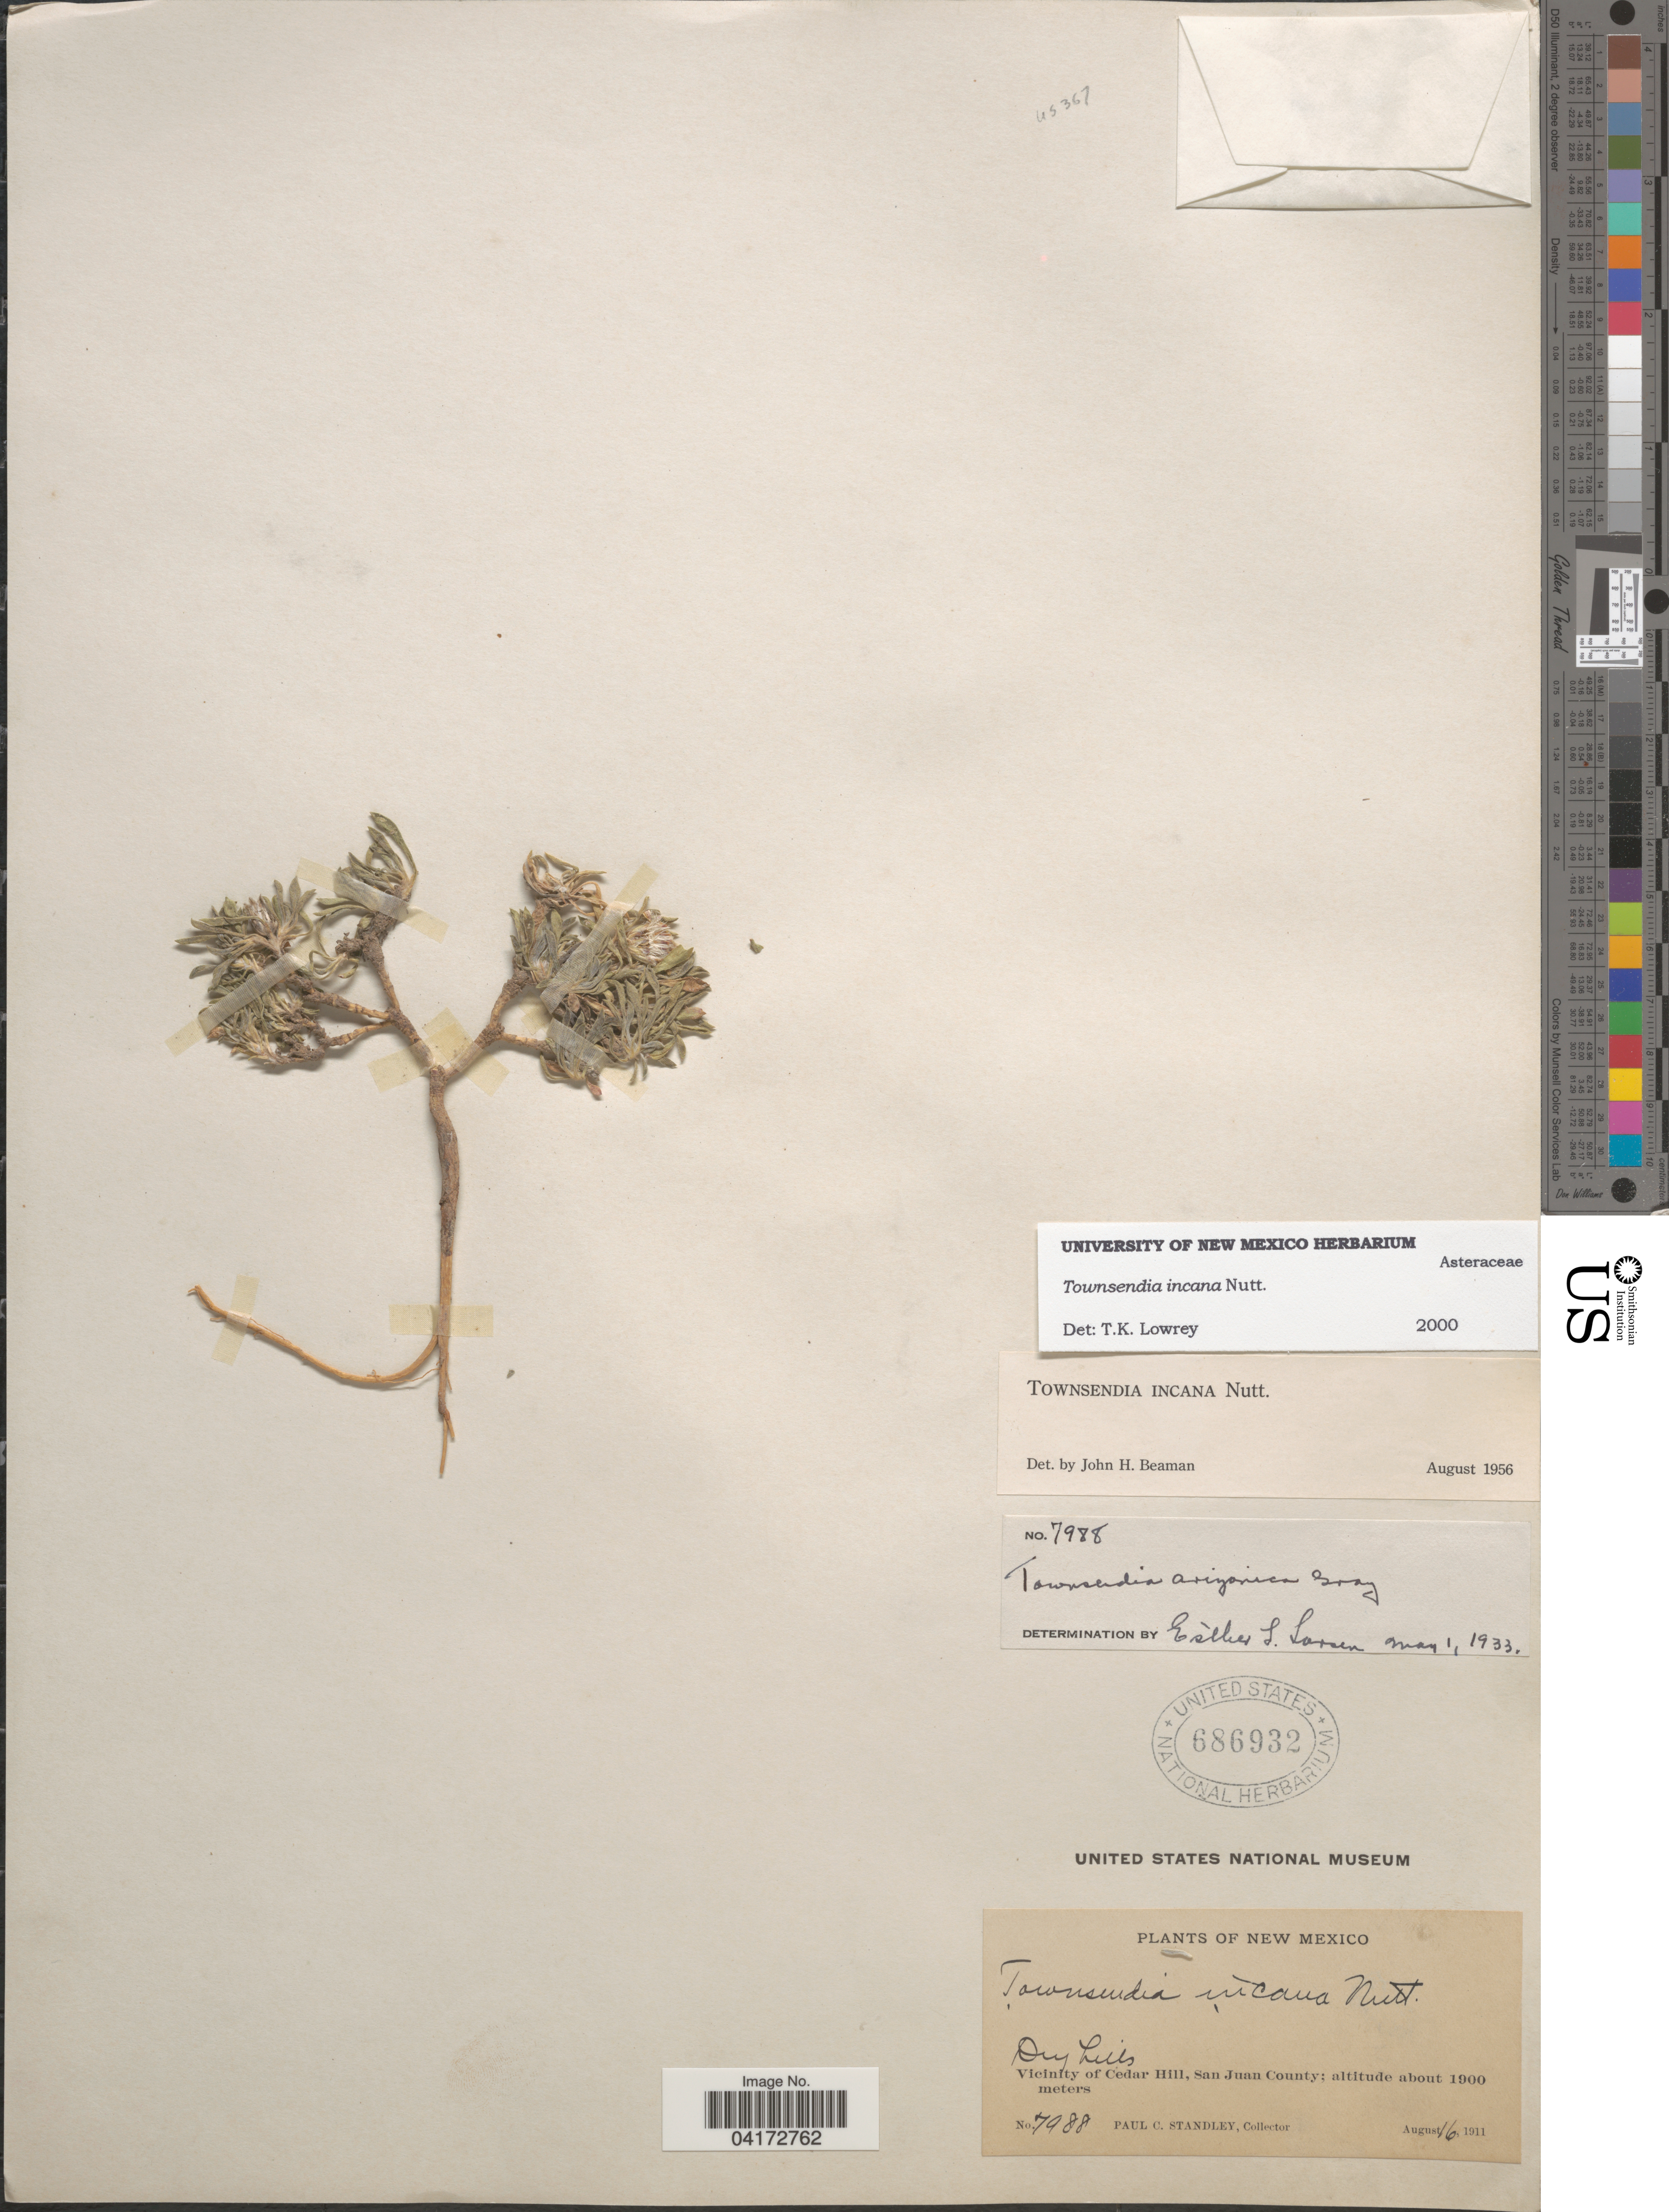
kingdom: Plantae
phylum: Tracheophyta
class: Magnoliopsida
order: Asterales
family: Asteraceae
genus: Townsendia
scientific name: Townsendia incana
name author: Nutt.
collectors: P. C. Standley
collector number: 7988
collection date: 1911-08-16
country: United States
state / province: New Mexico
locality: Vicinity of Cedar Hill, San Juan County.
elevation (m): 1900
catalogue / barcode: US 686932